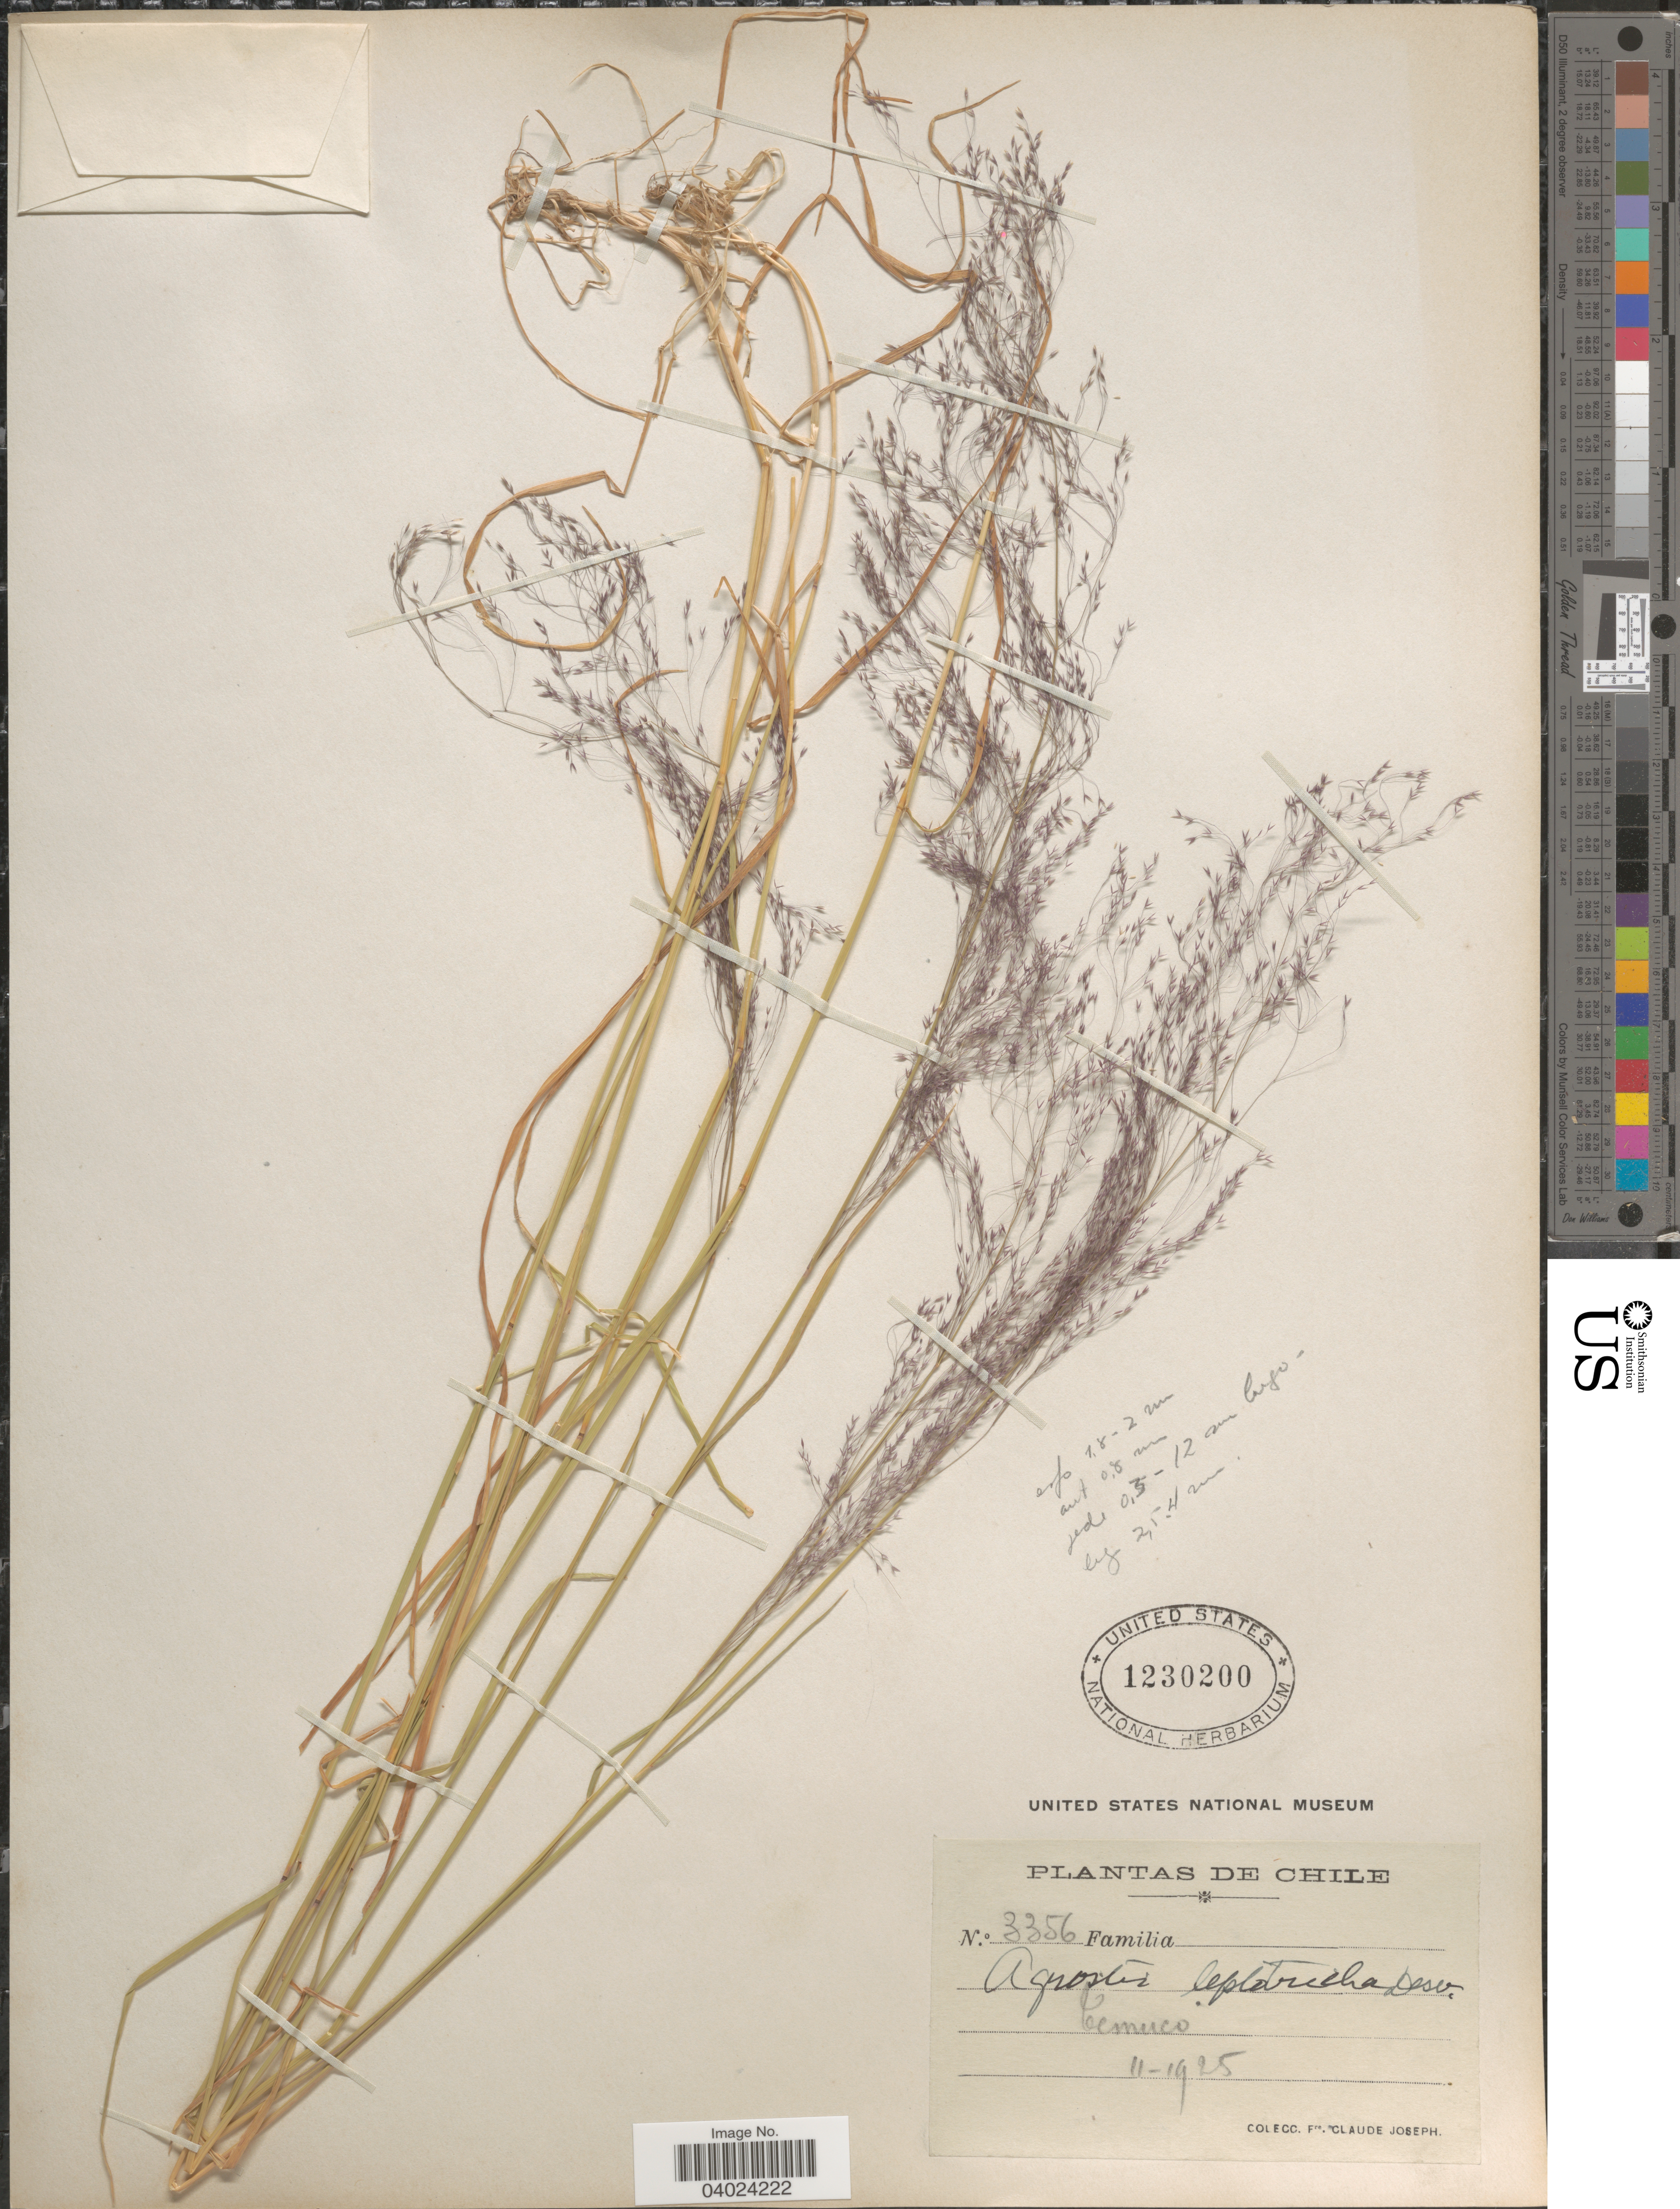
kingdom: Plantae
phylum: Tracheophyta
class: Liliopsida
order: Poales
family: Poaceae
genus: Agrostis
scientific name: Agrostis leptotricha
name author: É. Desv.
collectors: Bro. Claude-Joseph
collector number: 3356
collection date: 1925-11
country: Chile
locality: Temuco.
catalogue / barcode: US 1230200